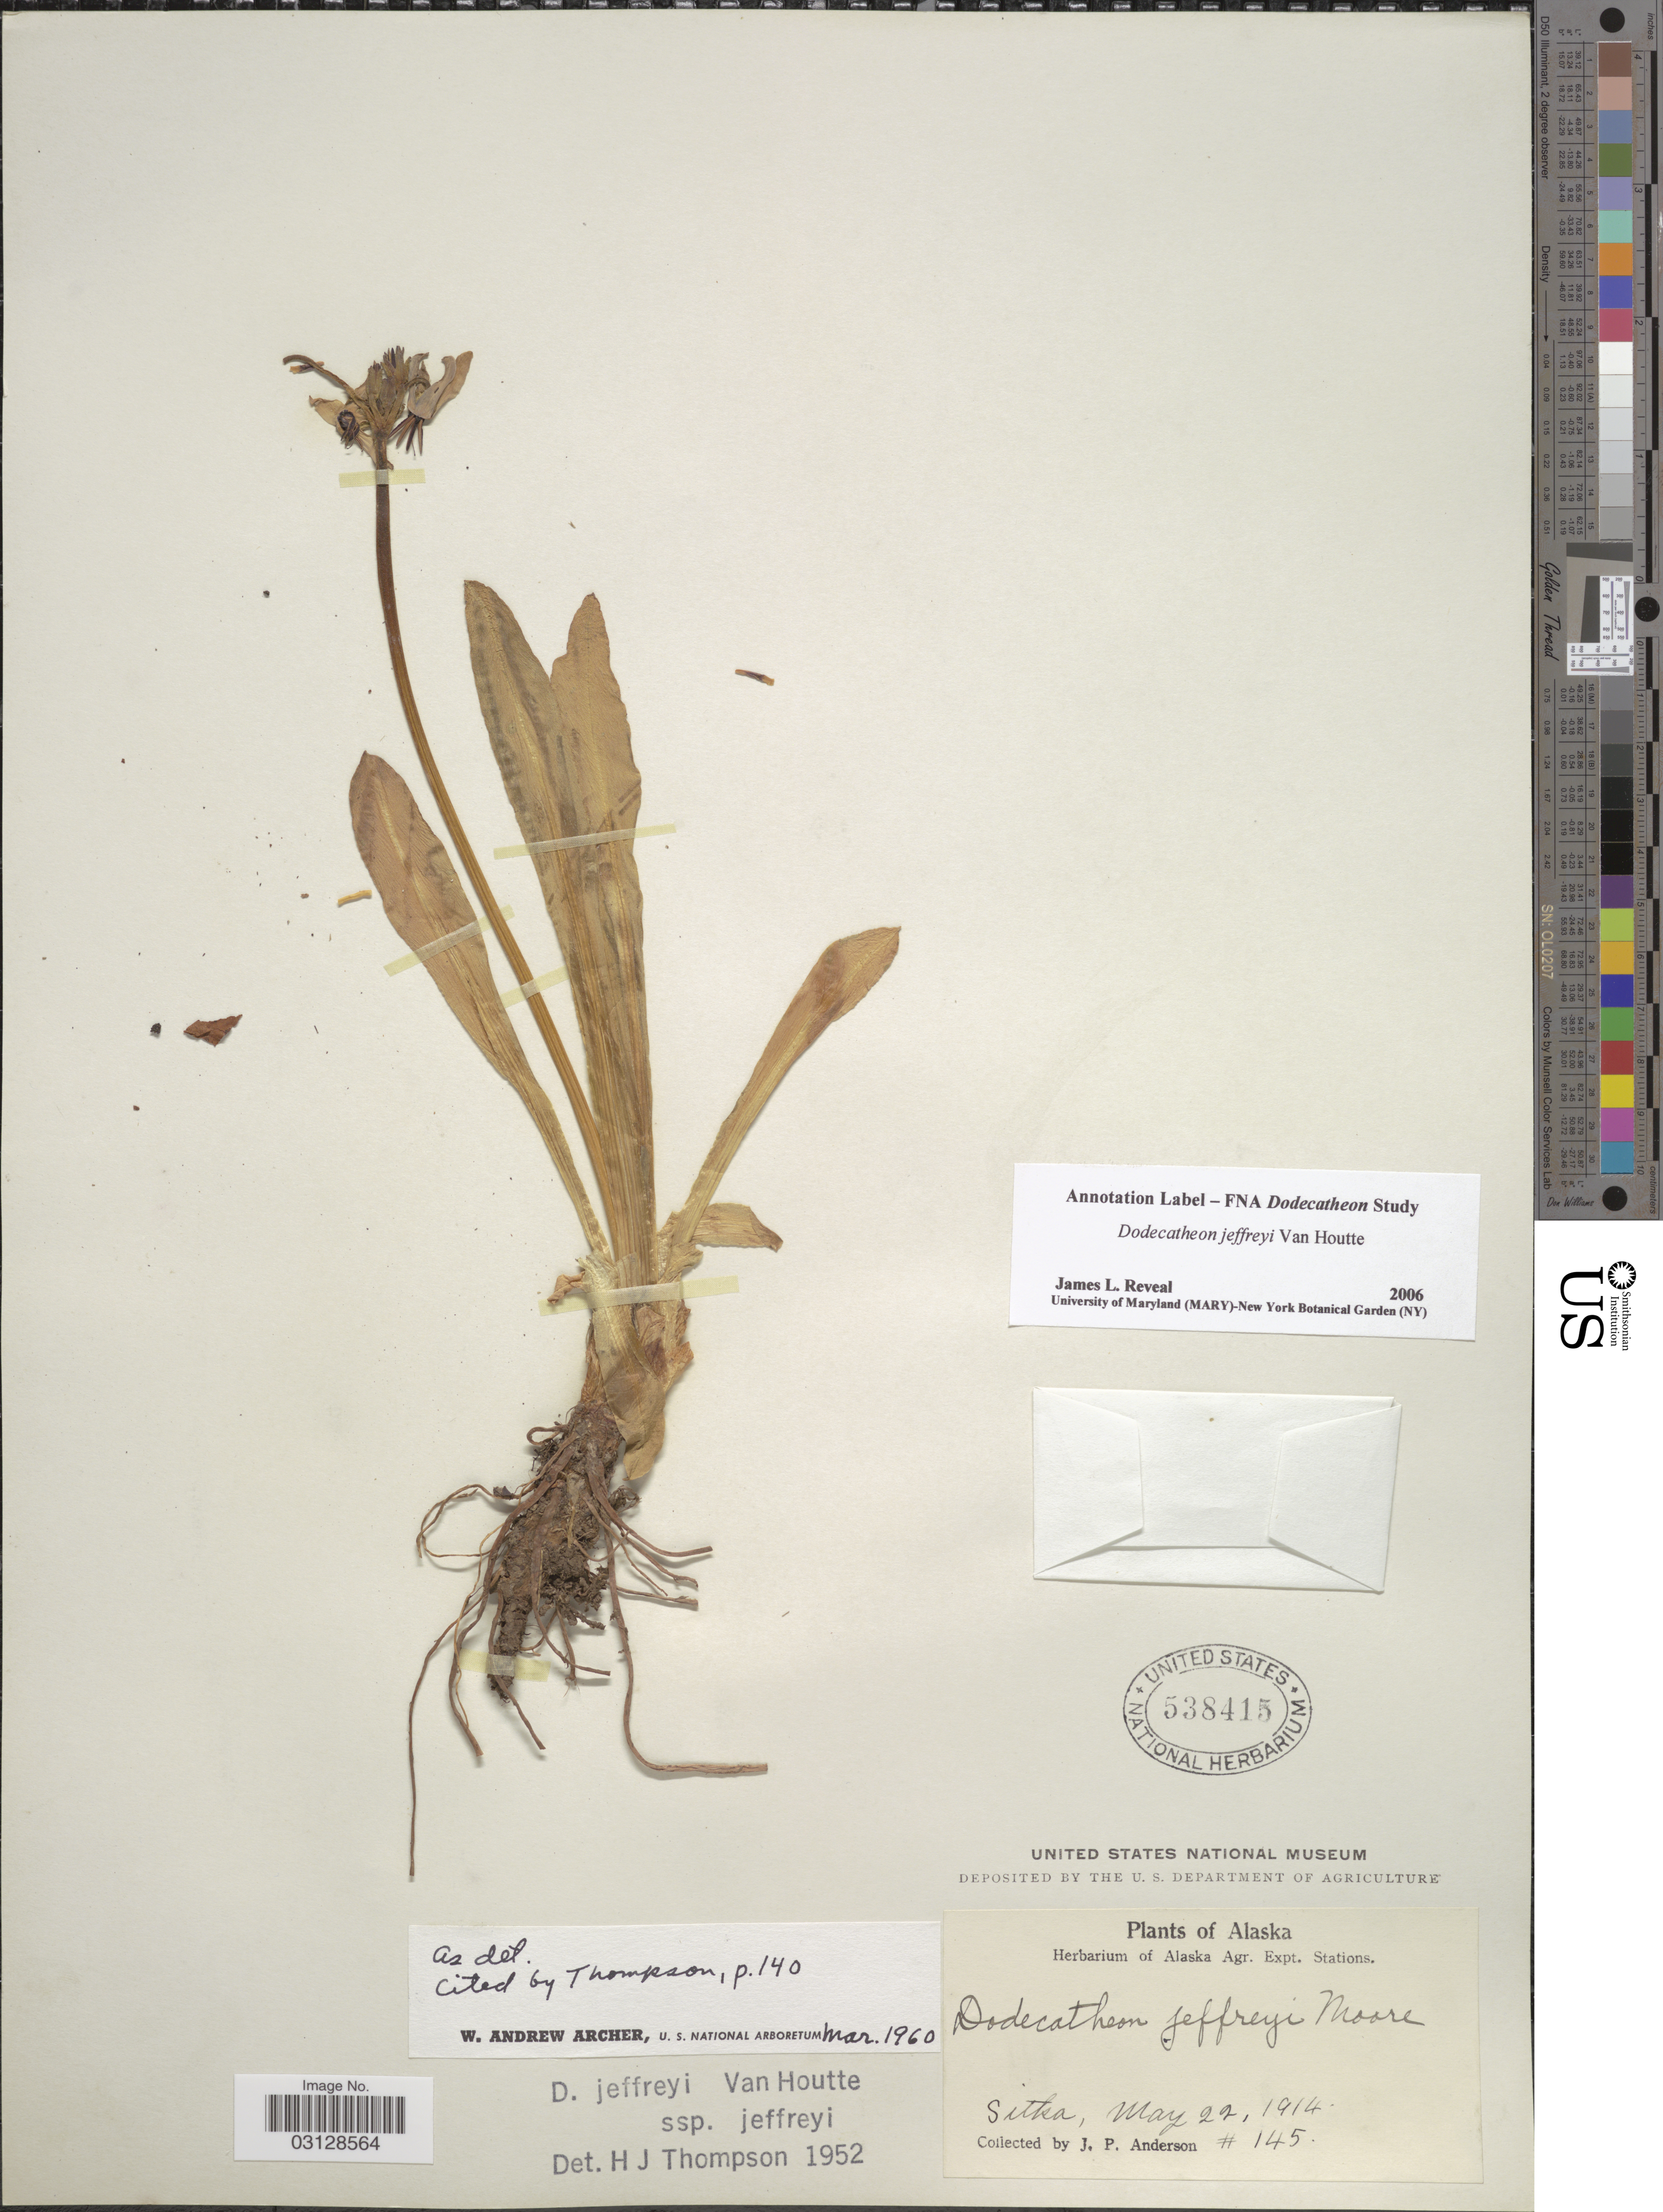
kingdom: Plantae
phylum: Tracheophyta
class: Magnoliopsida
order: Ericales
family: Primulaceae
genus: Dodecatheon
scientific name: Dodecatheon jeffreyi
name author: Van Houtte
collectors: J. P. Anderson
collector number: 145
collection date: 1914-05-22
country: United States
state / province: Alaska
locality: Sitka.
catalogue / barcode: US 538415